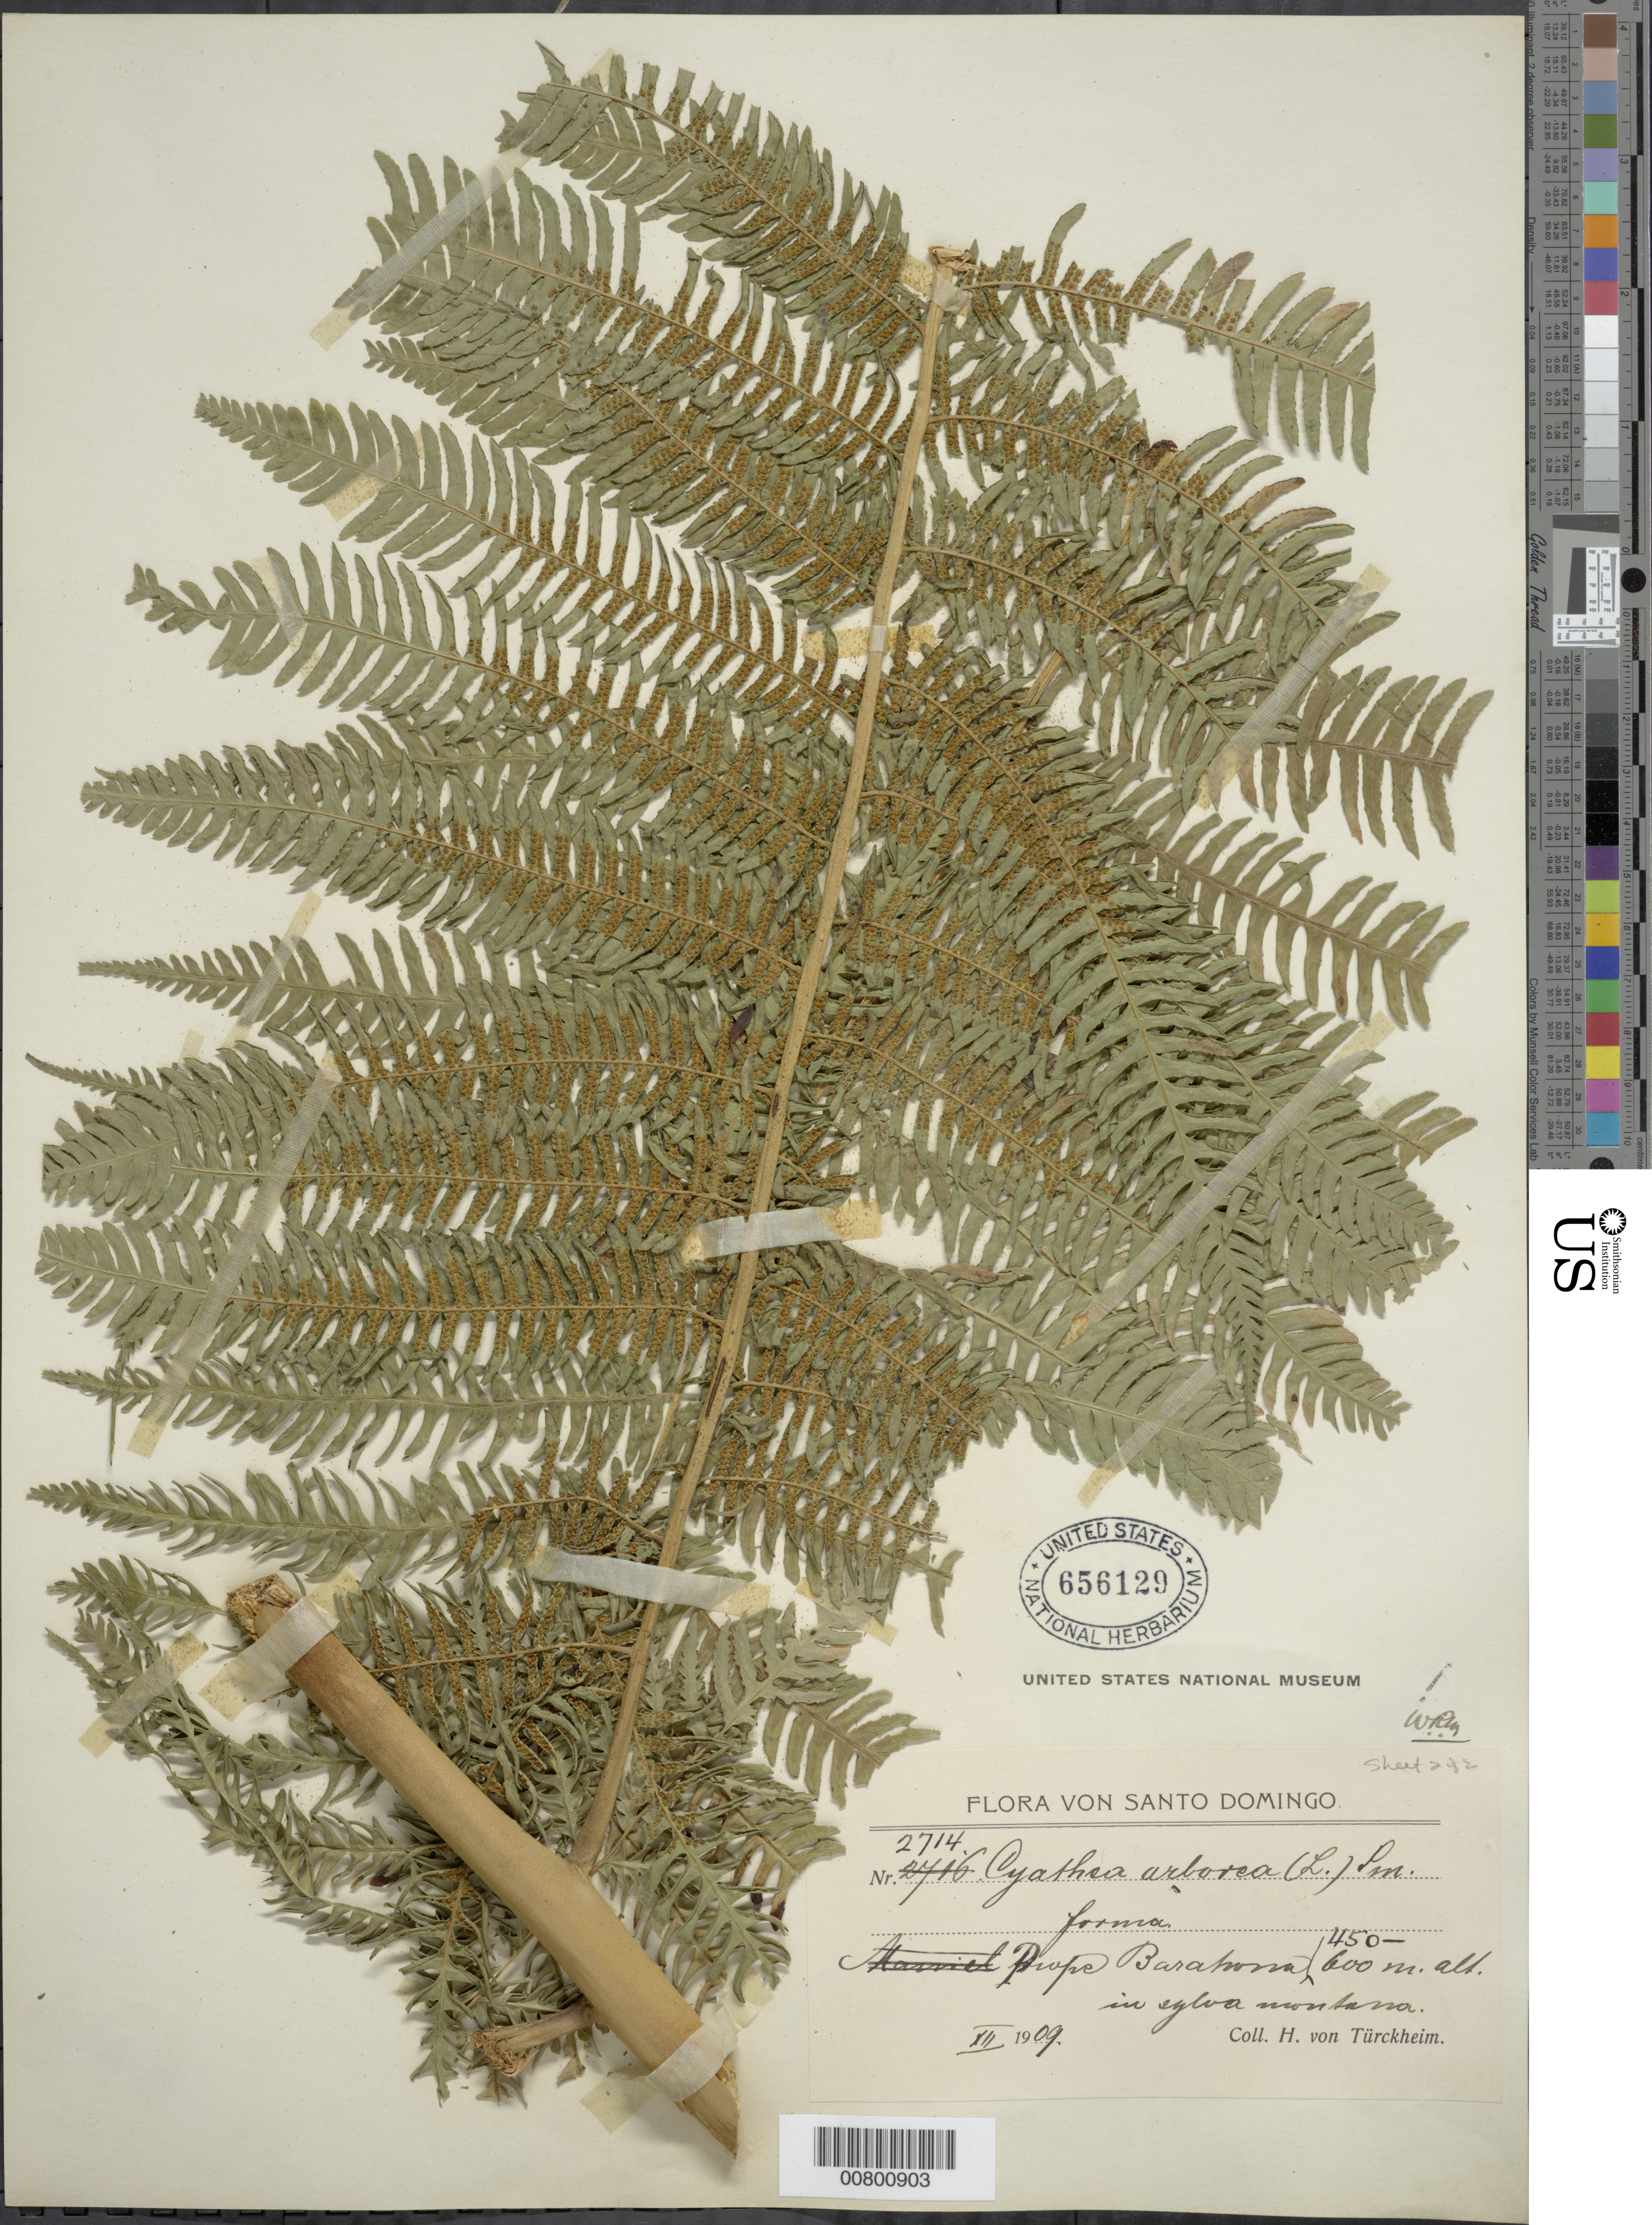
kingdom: Plantae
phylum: Tracheophyta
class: Polypodiopsida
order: Cyatheales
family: Cyatheaceae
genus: Cyathea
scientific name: Cyathea arborea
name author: (L.) Sm.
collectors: H. von Türckheim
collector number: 2714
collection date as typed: Dec 1909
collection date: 1909-12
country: Dominican Republic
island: Hispaniola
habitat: In silva montana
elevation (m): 450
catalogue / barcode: US 656129